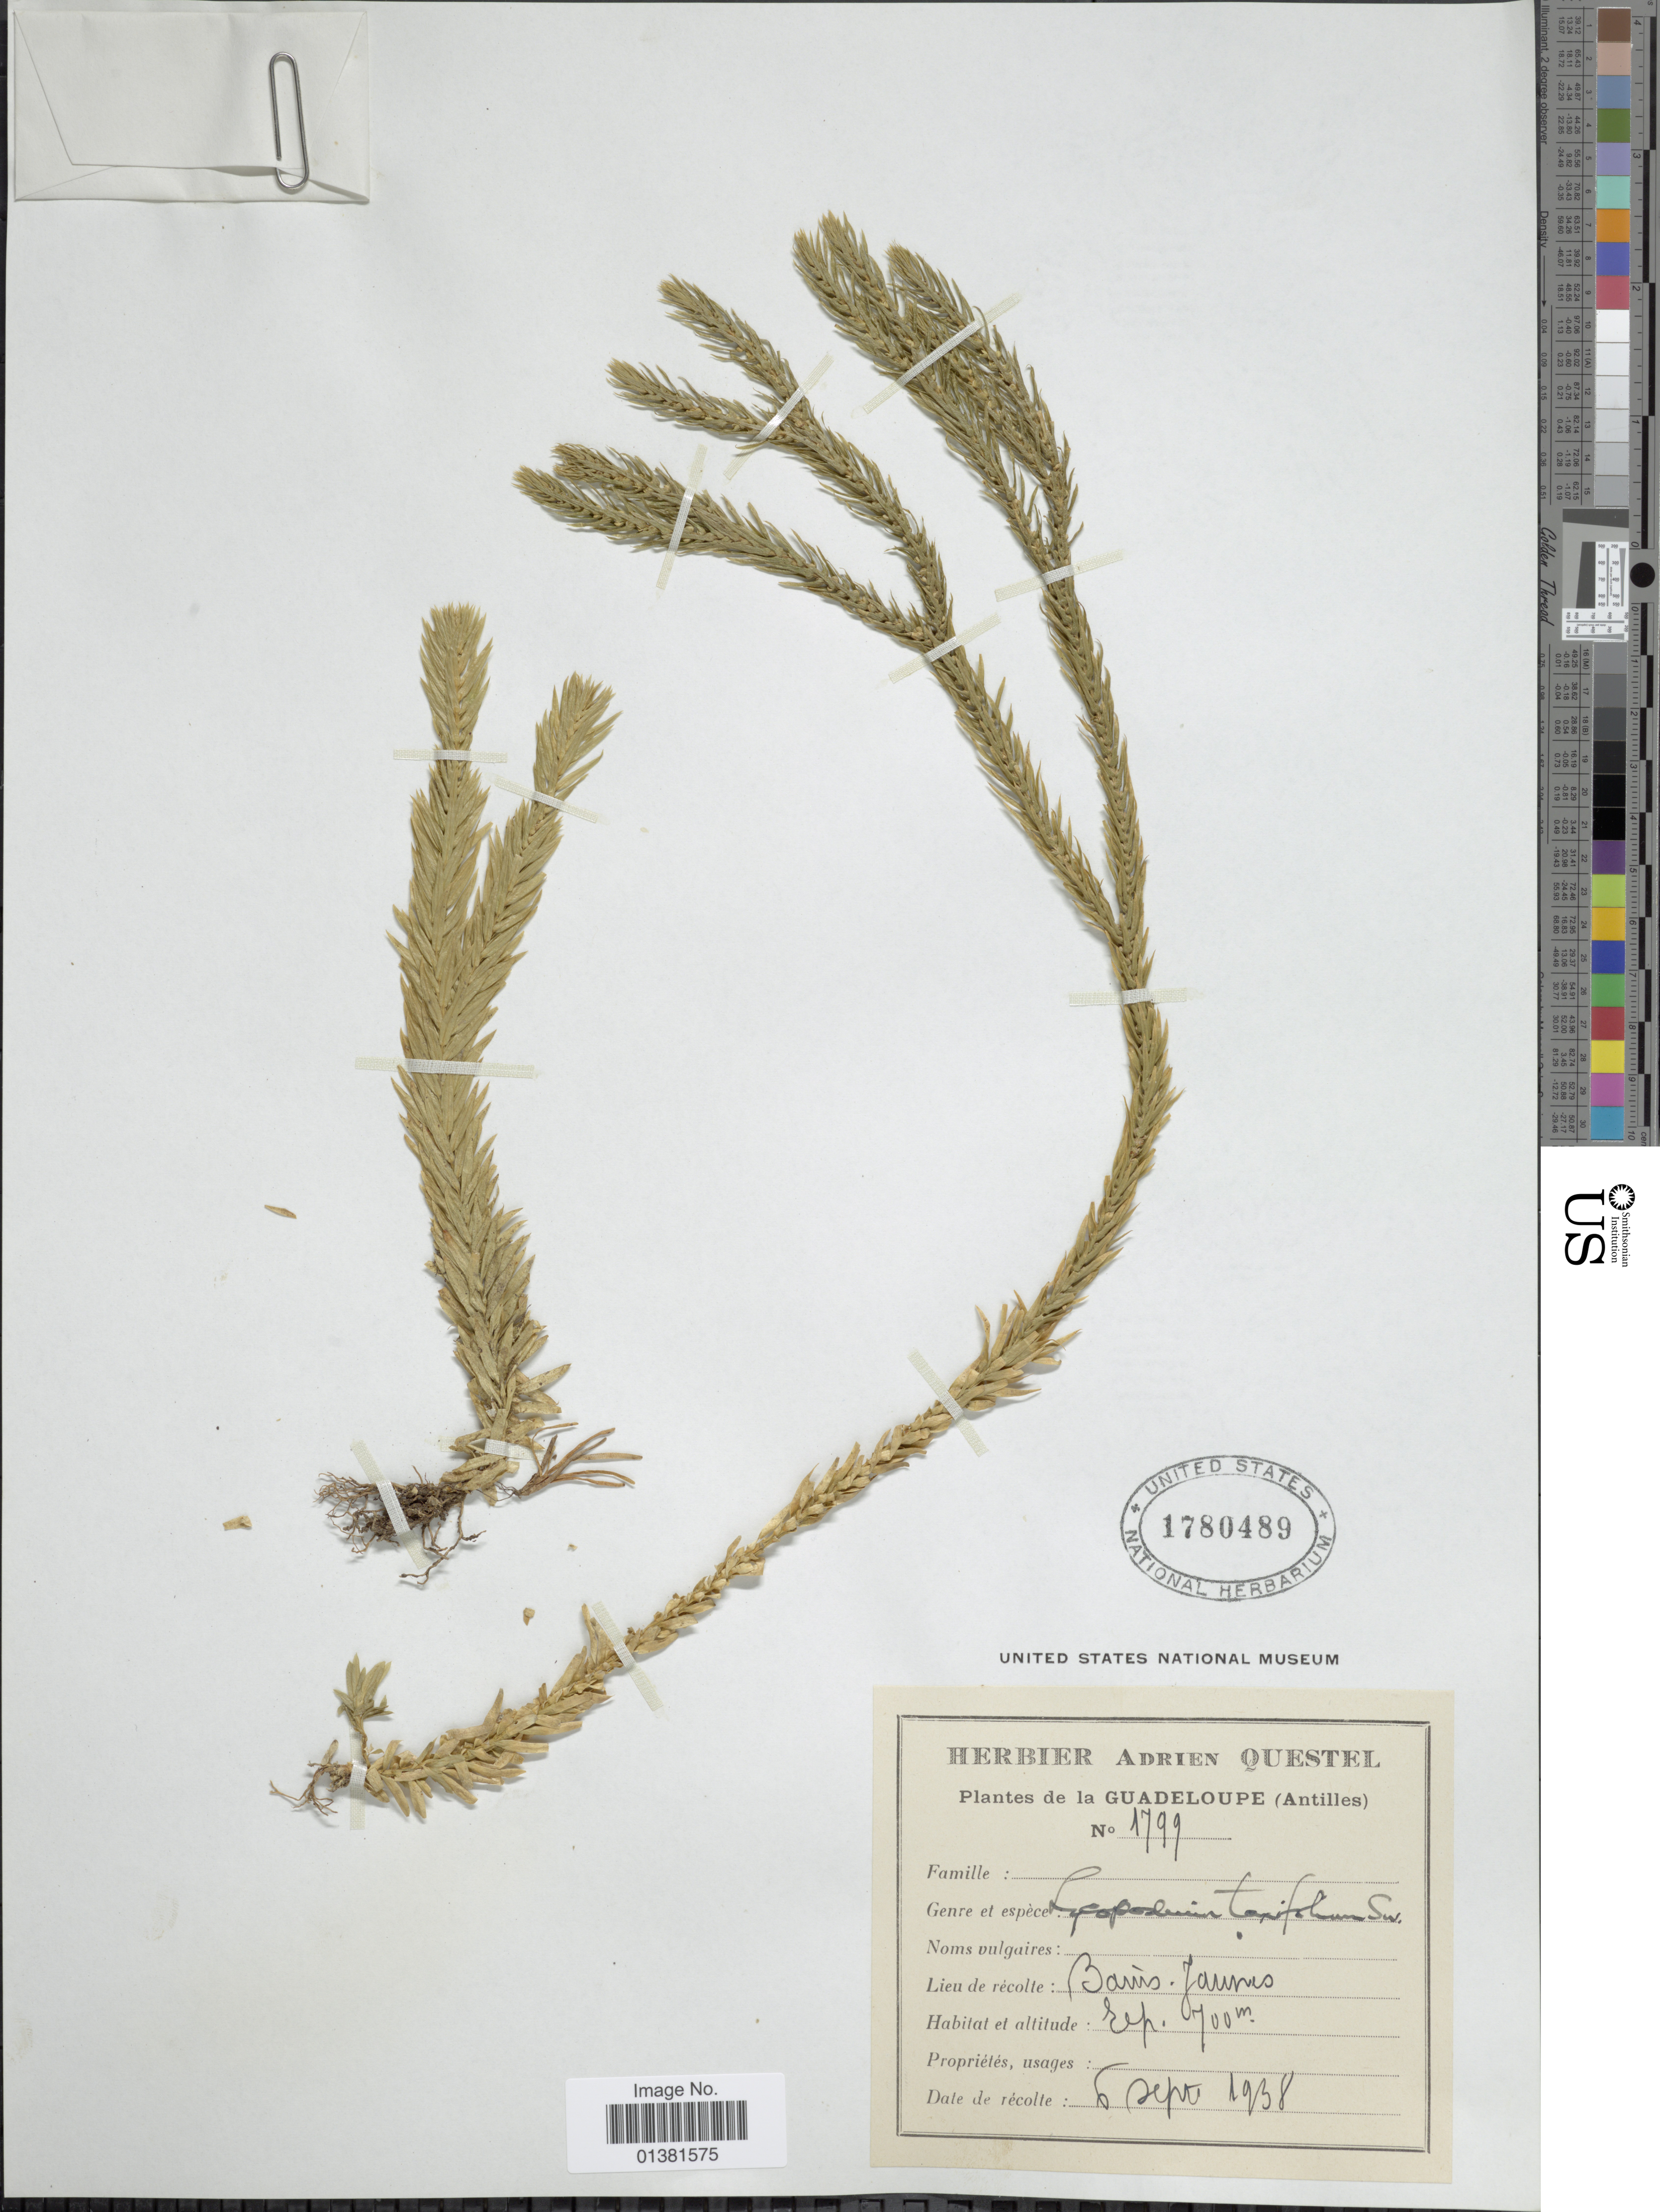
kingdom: Plantae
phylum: Tracheophyta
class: Lycopodiopsida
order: Lycopodiales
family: Lycopodiaceae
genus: Phlegmariurus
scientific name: Phlegmariurus taxifolius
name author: (Sw.) Á. Löve & D. Löve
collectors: ex herb. A. Questal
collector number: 1799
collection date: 1938-09-06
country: Guadeloupe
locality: Bains Jaunes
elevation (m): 700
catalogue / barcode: US 1780489